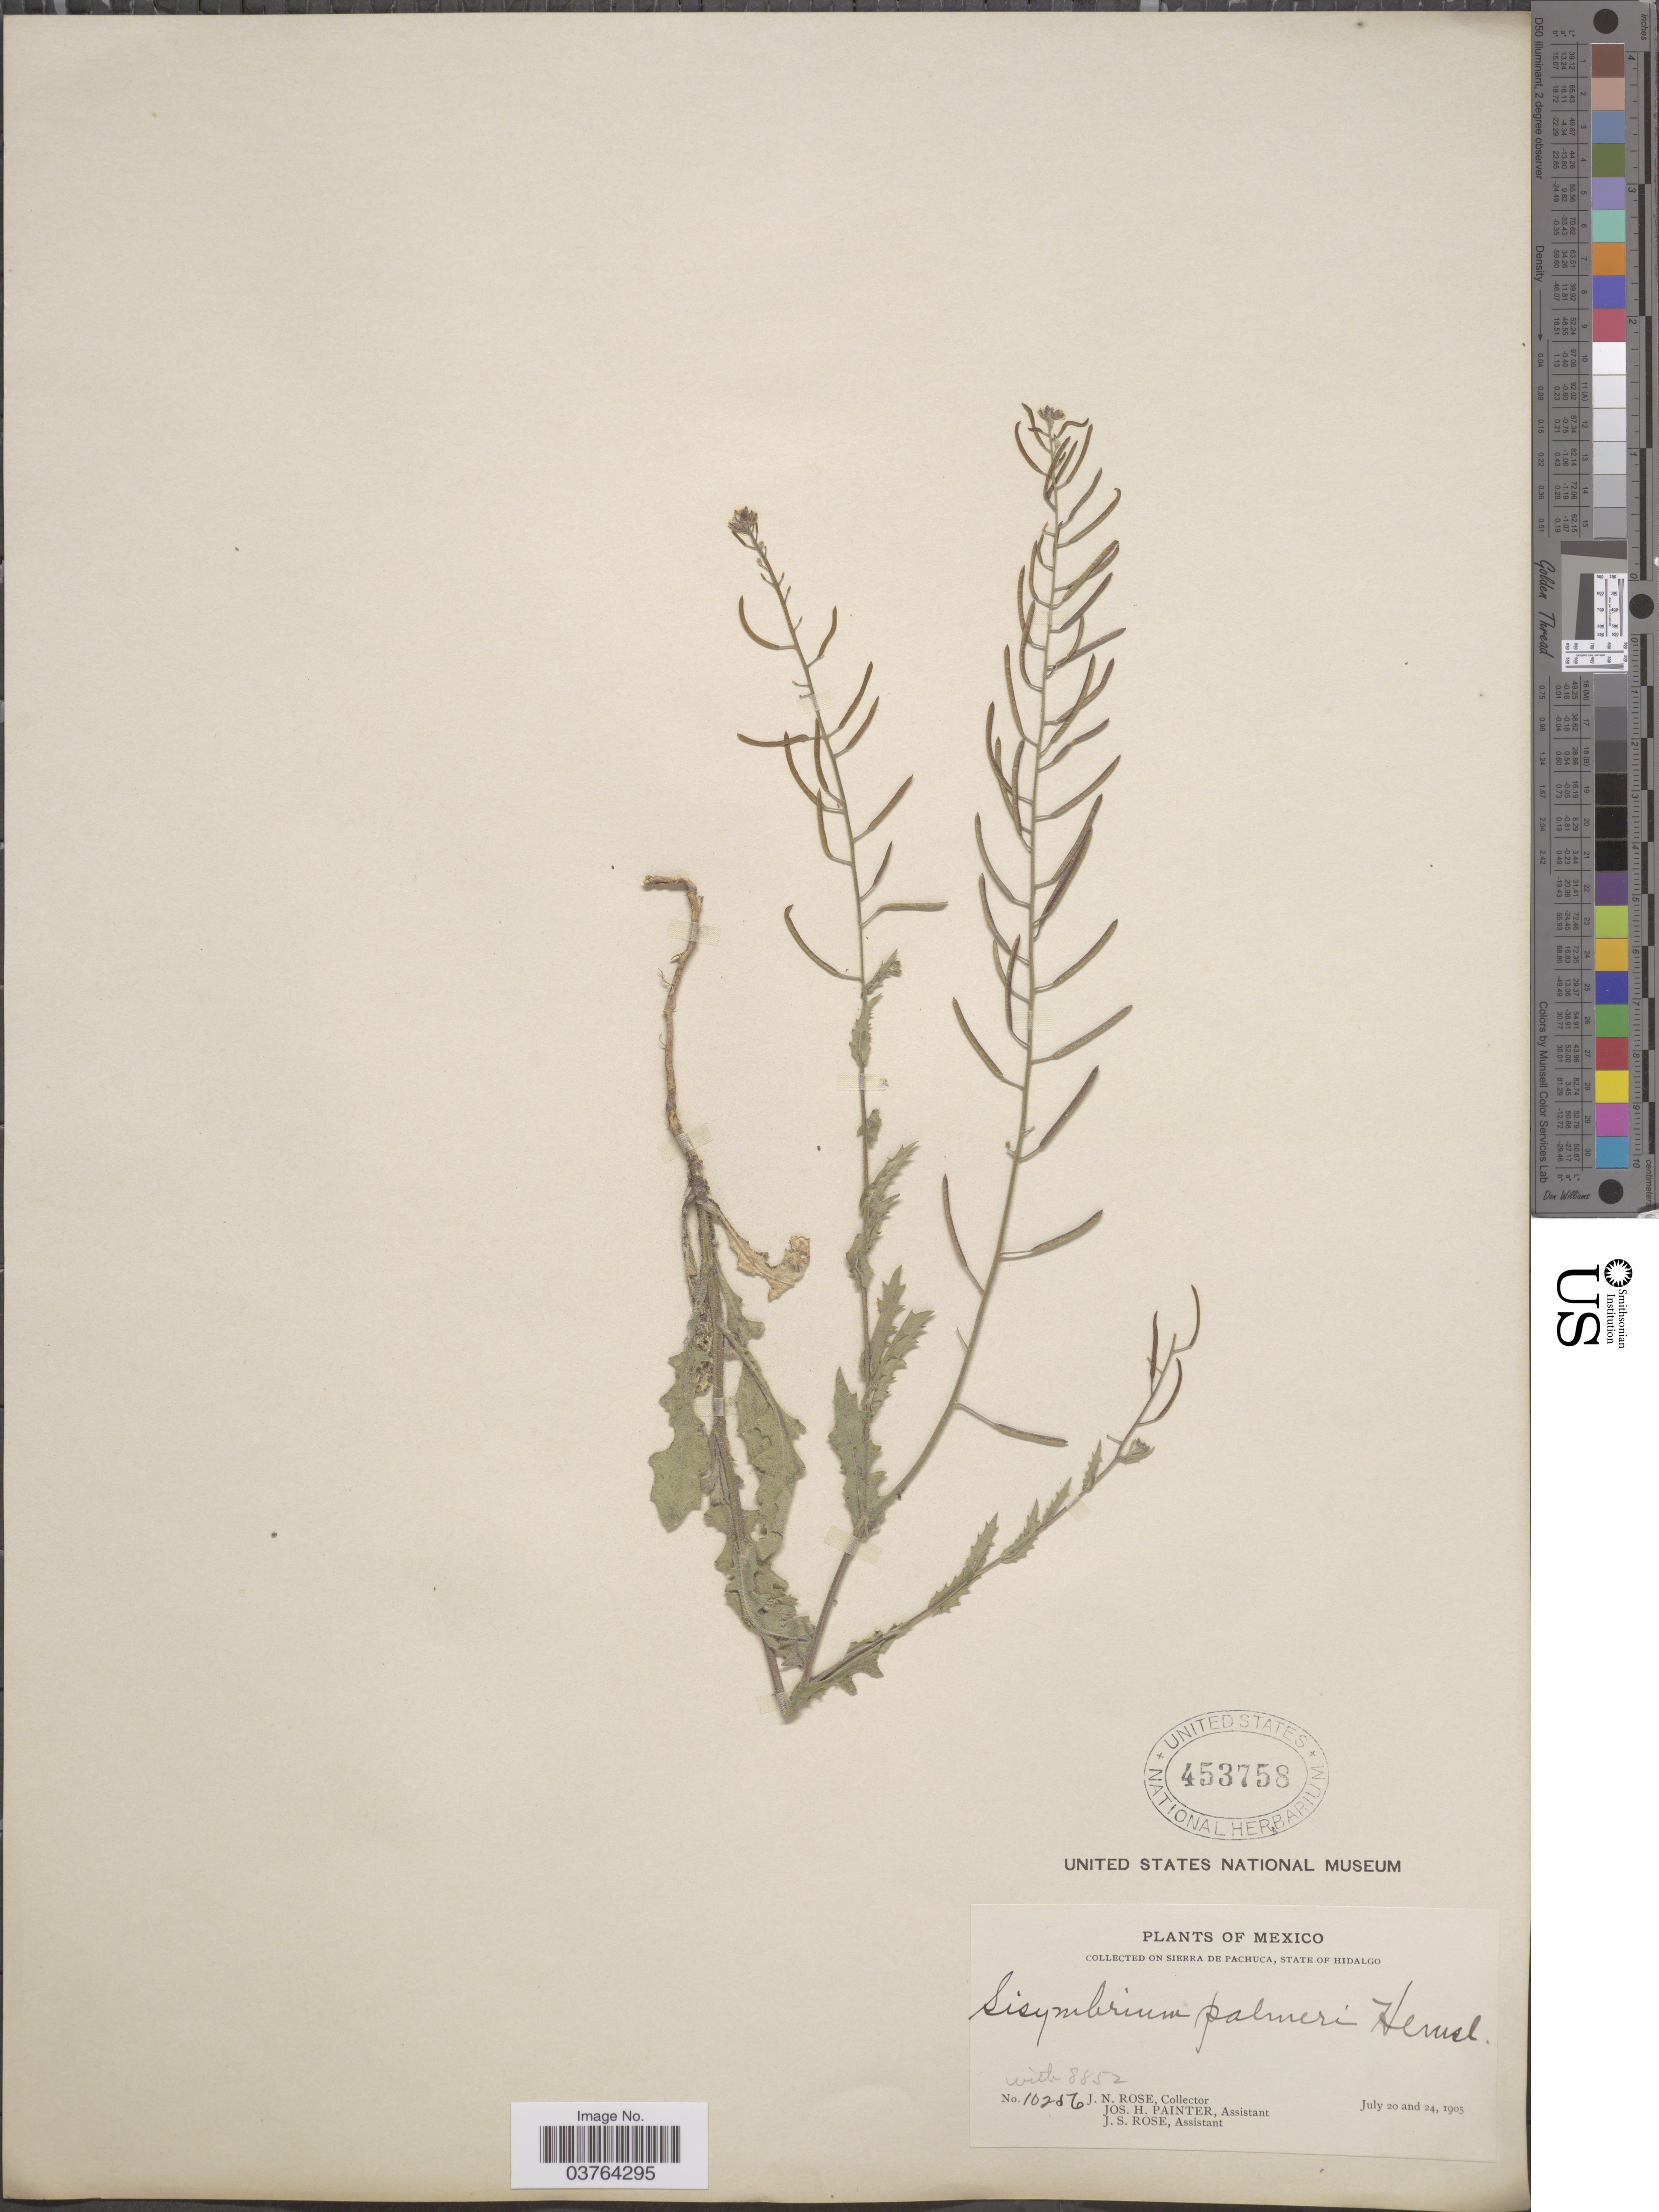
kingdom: Plantae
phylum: Tracheophyta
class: Magnoliopsida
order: Brassicales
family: Brassicaceae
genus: Halimolobos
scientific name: Halimolobos palmeri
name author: (Hemsl.) O.E. Schulz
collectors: J. N. Rose, J. H. Painter & J. S. Rose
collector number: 10256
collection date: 1905-07-20/1905-07-24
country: Mexico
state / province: Hidalgo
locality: On Sierra de Pachuca.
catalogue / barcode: US 453758